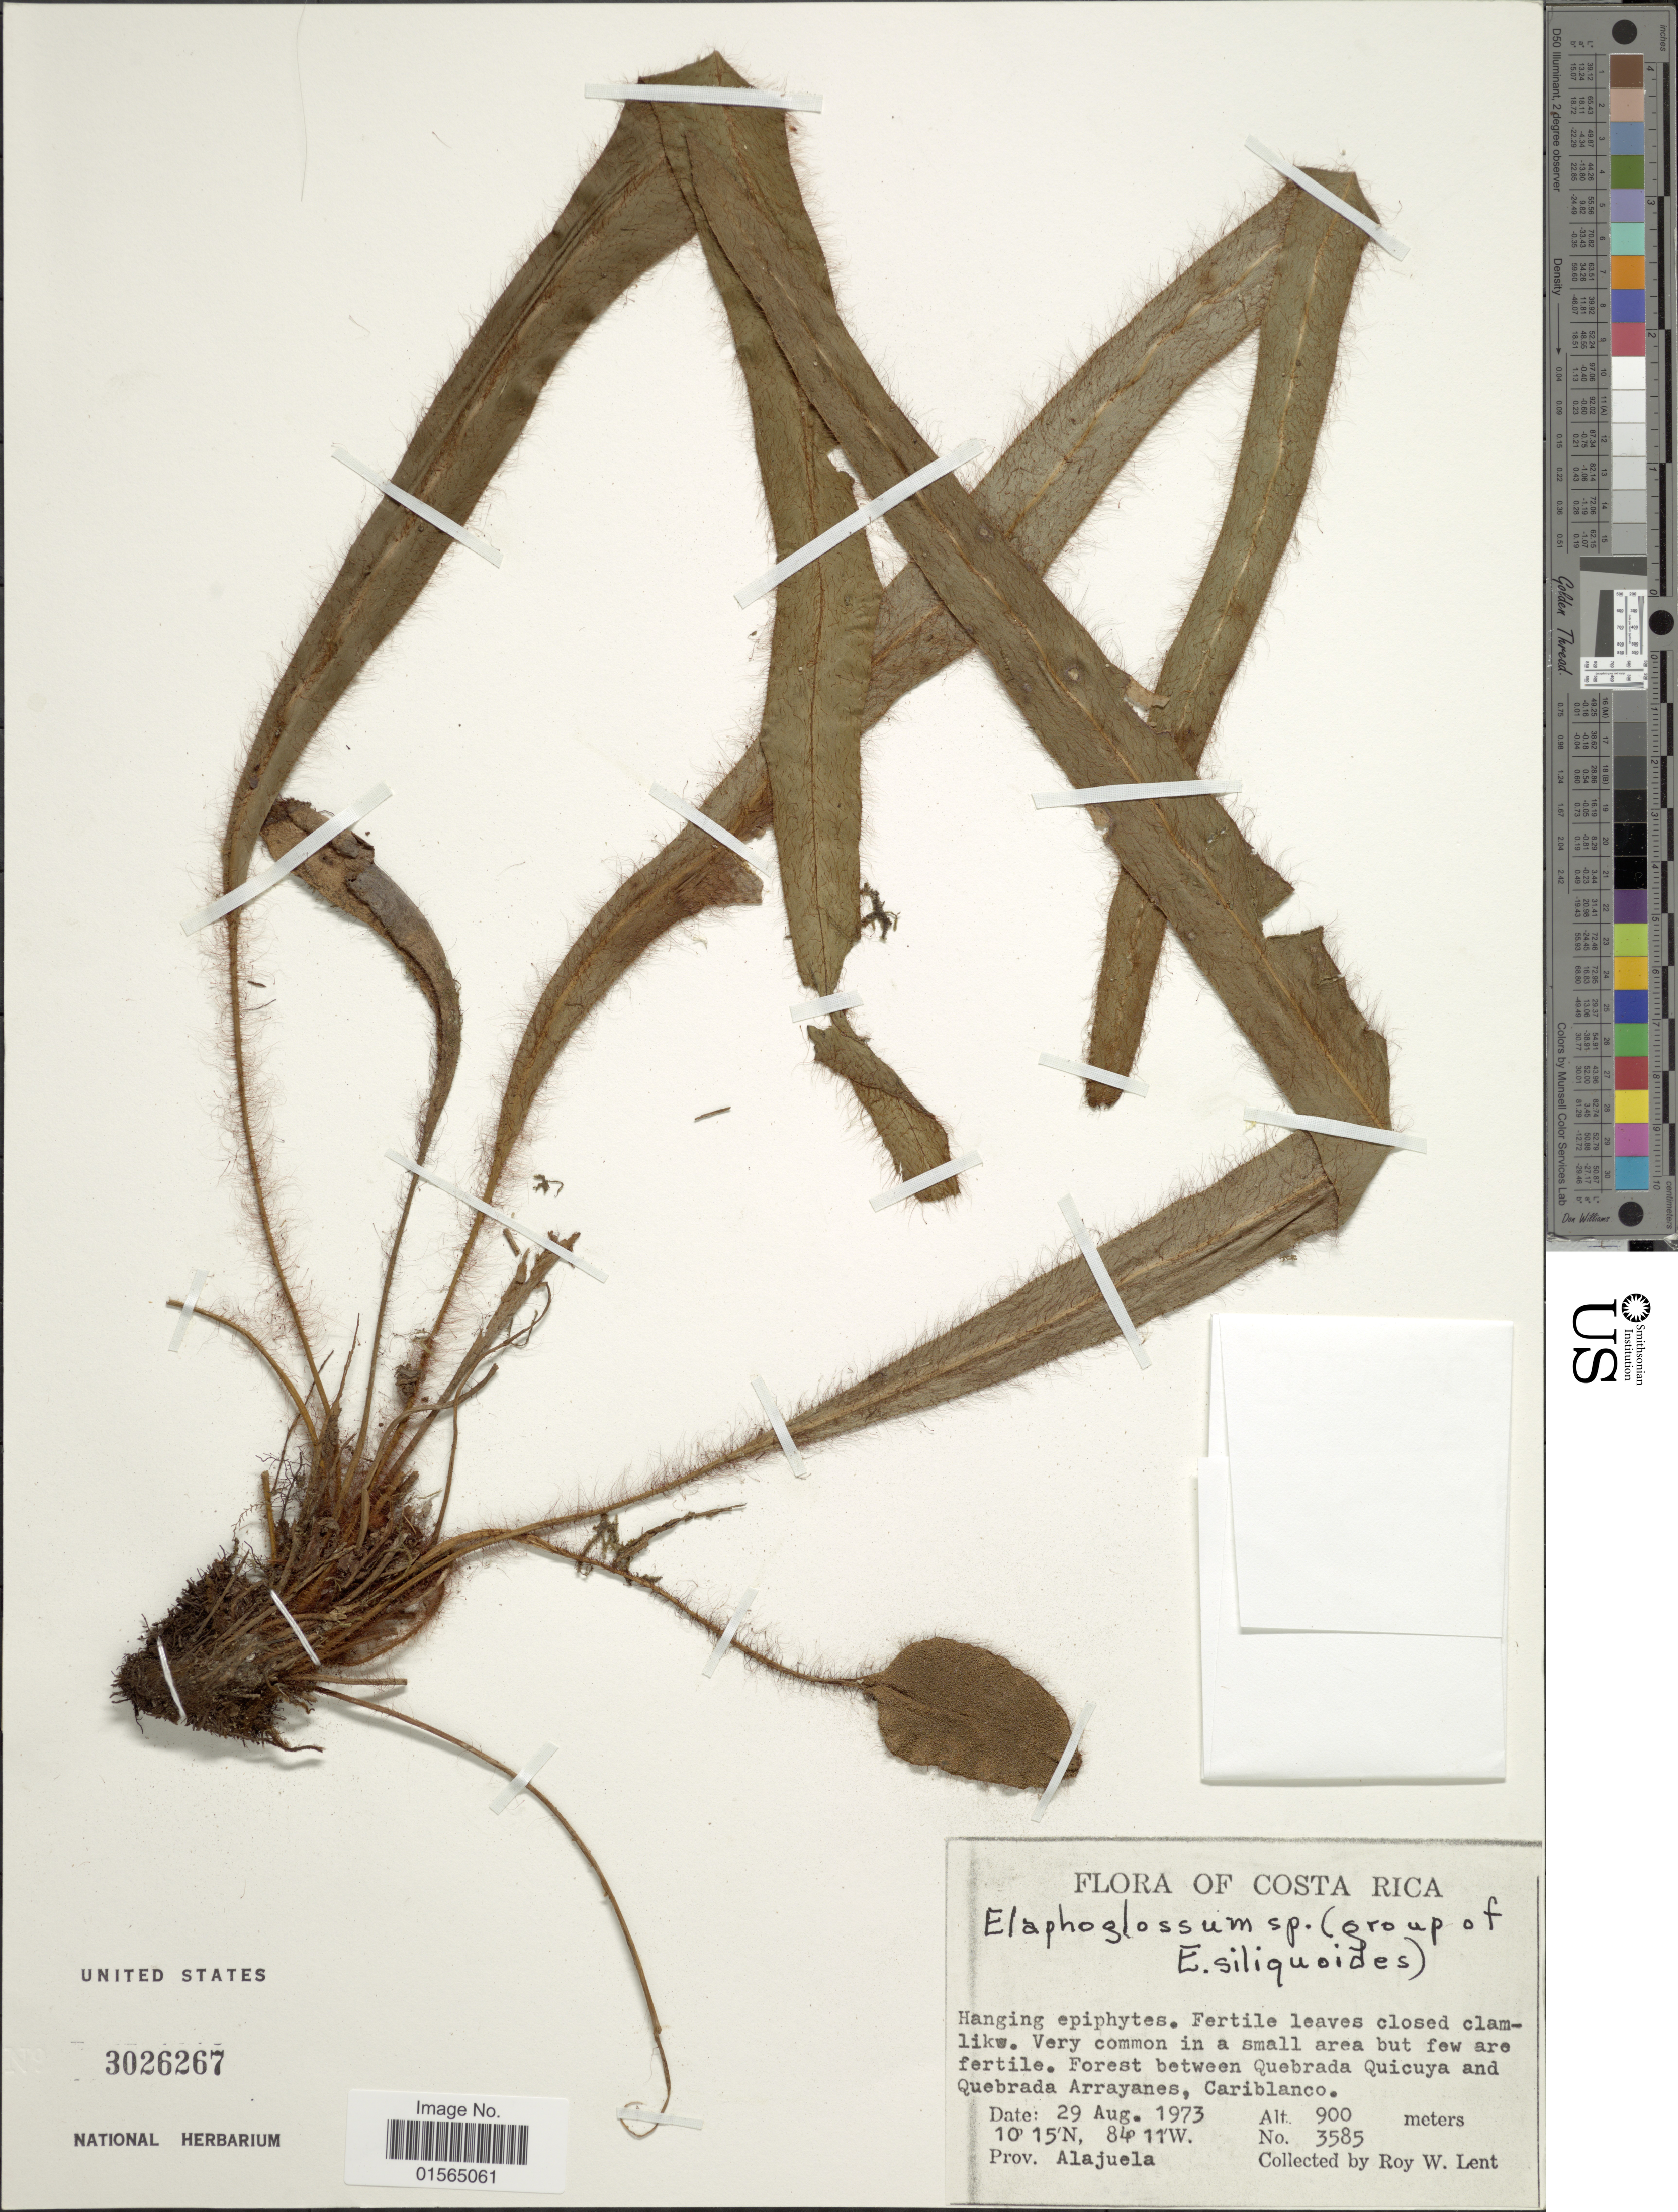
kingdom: Plantae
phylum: Tracheophyta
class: Polypodiopsida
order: Polypodiales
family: Dryopteridaceae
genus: Elaphoglossum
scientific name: Elaphoglossum siliquoides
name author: (Jenman) C. Chr.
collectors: R. W. Lent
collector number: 3585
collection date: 1973-08-29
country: Costa Rica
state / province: Alajuela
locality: Forest between Quebrada Quicuya and Quebrada Arrayanes, Cariblanco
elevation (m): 900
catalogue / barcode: US 3026267